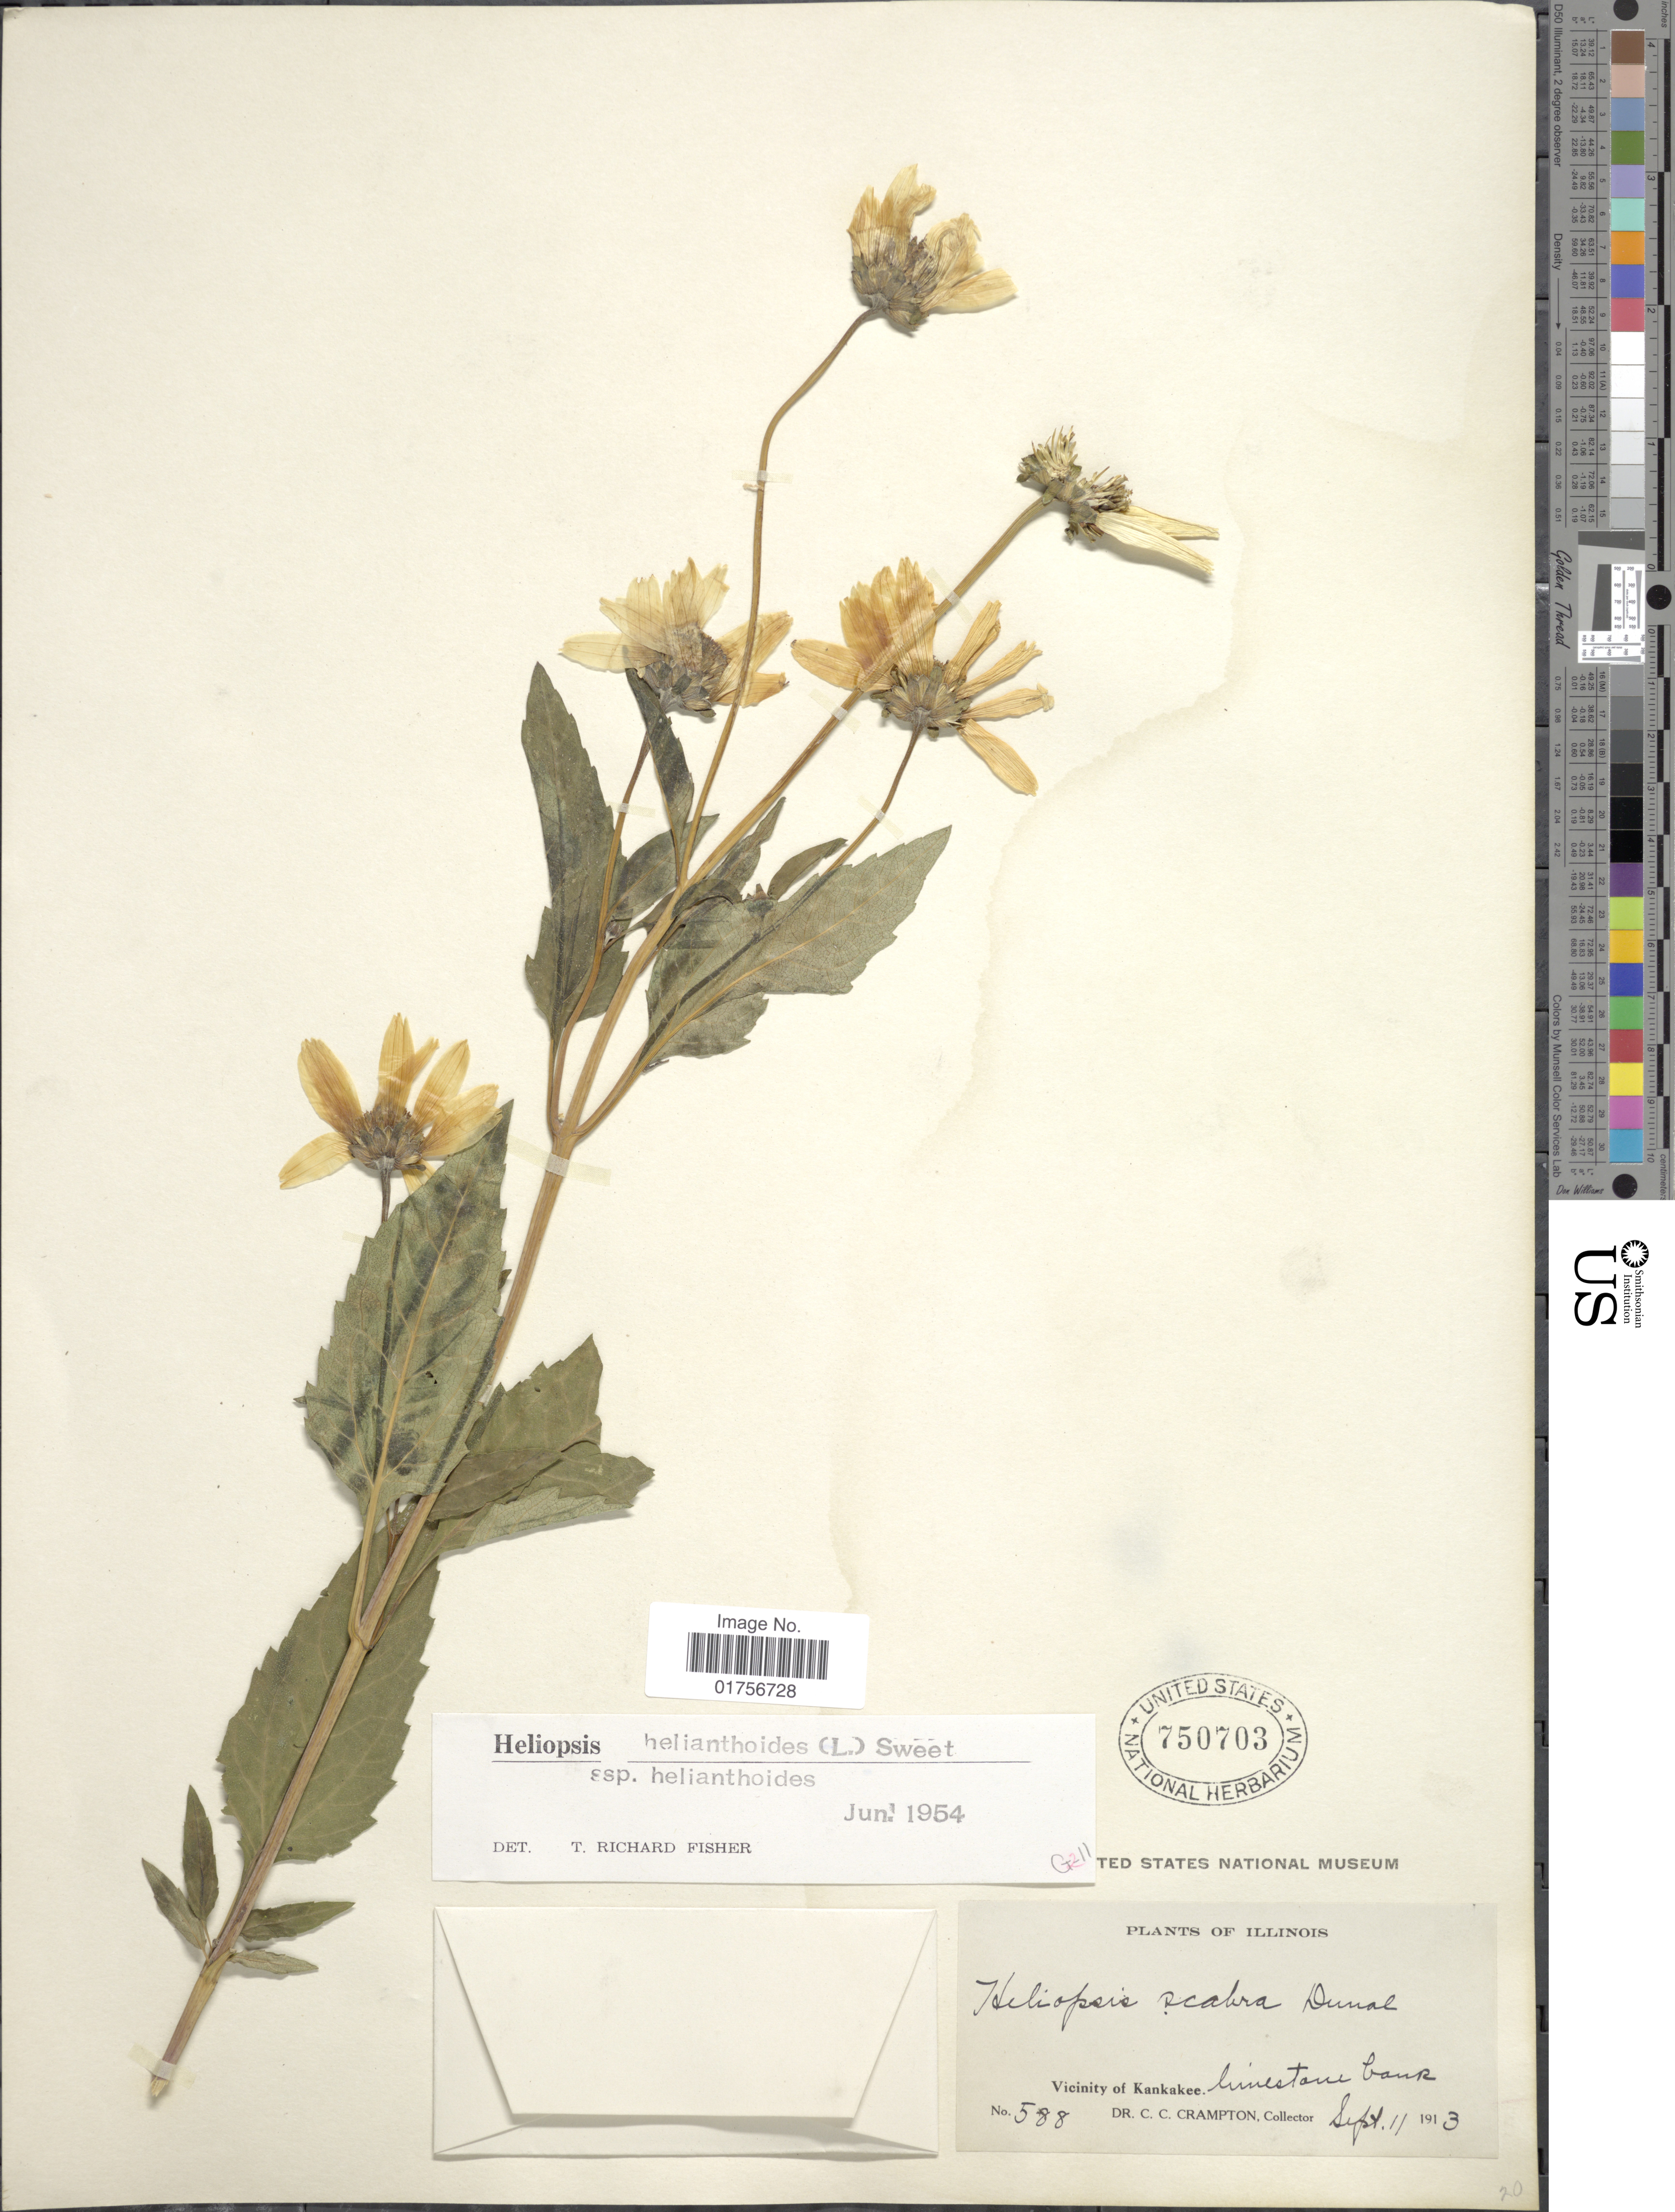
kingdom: Plantae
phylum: Tracheophyta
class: Magnoliopsida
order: Asterales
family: Asteraceae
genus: Heliopsis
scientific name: Heliopsis helianthoides subsp. helianthoides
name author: (L.) Sweet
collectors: C. Crampton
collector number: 588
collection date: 1913-09-11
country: United States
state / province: Illinois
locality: Vicinity of Kankakee, limestone bank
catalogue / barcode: US 750703